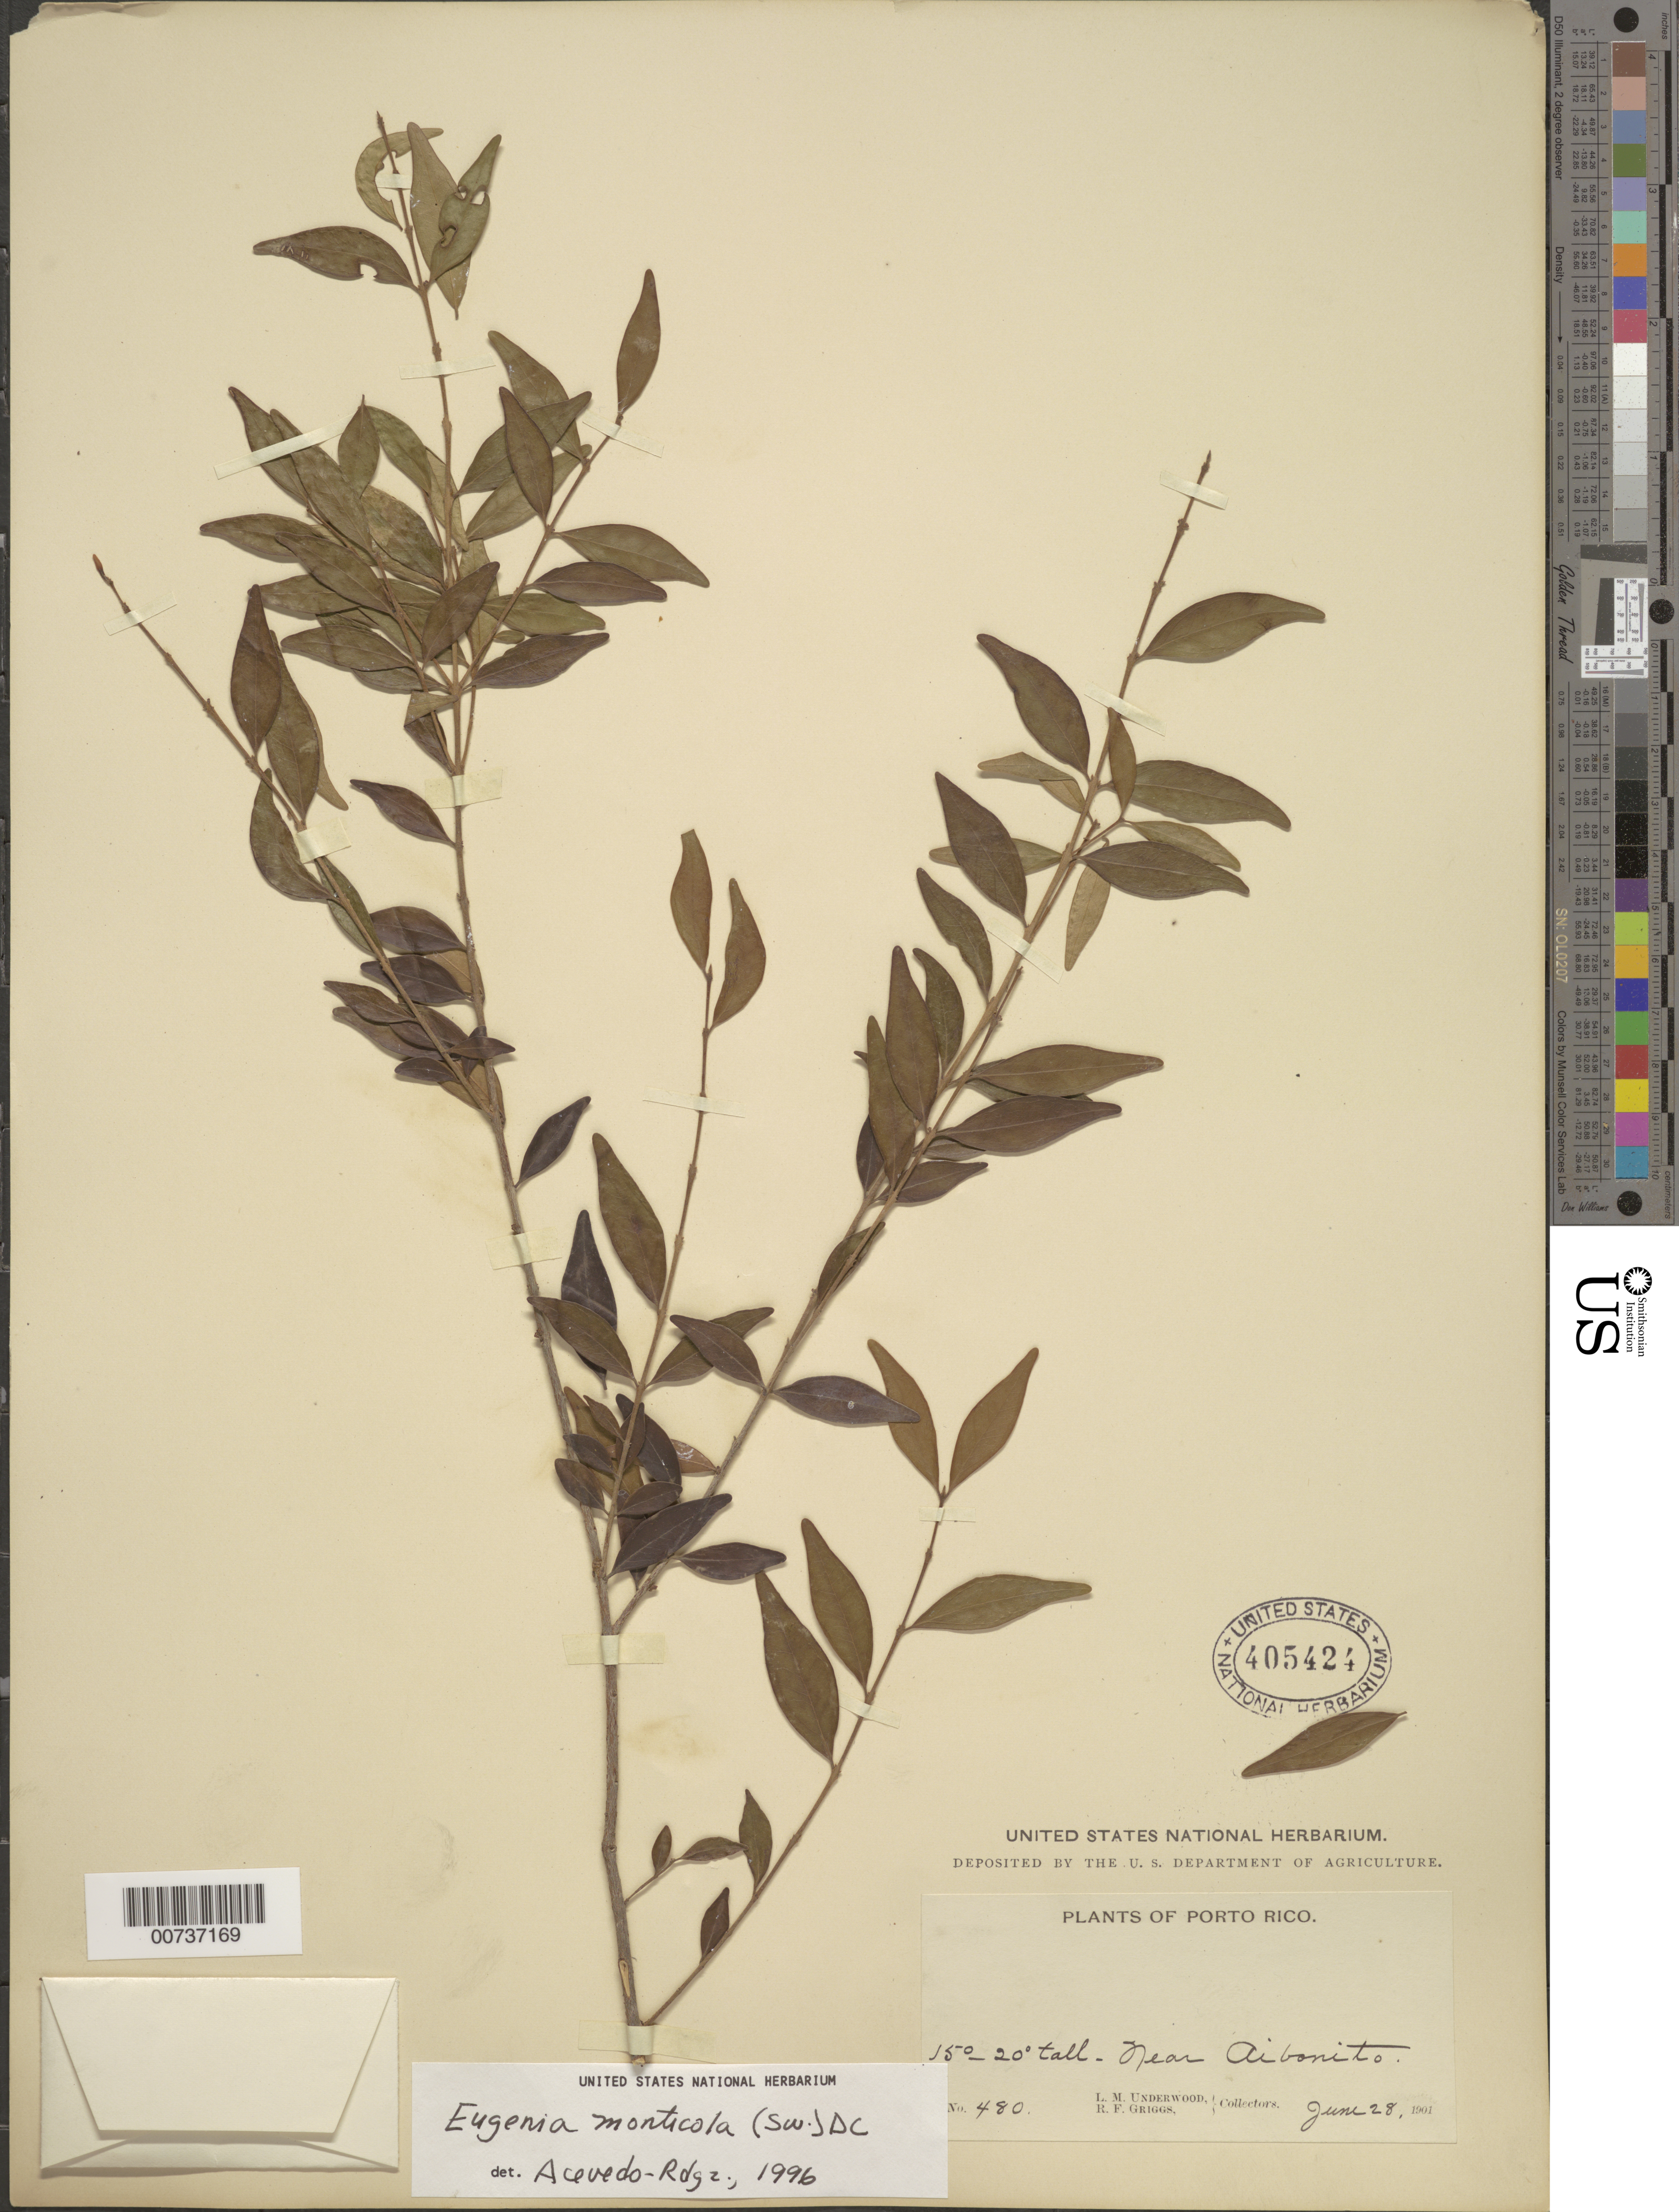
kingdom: Plantae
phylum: Tracheophyta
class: Magnoliopsida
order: Myrtales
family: Myrtaceae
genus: Eugenia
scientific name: Eugenia monticola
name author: (Sw.) DC.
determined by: Acevedo-Rodríguez, P., (BOT), Smithsonian Institution - National Museum of Natural History (UNITED STATES)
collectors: L. M. Underwood & R. F. Griggs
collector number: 480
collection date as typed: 28 Jun 1901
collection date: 1901-06-28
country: Puerto Rico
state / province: Abonito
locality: Near Aibonito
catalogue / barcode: US 405424